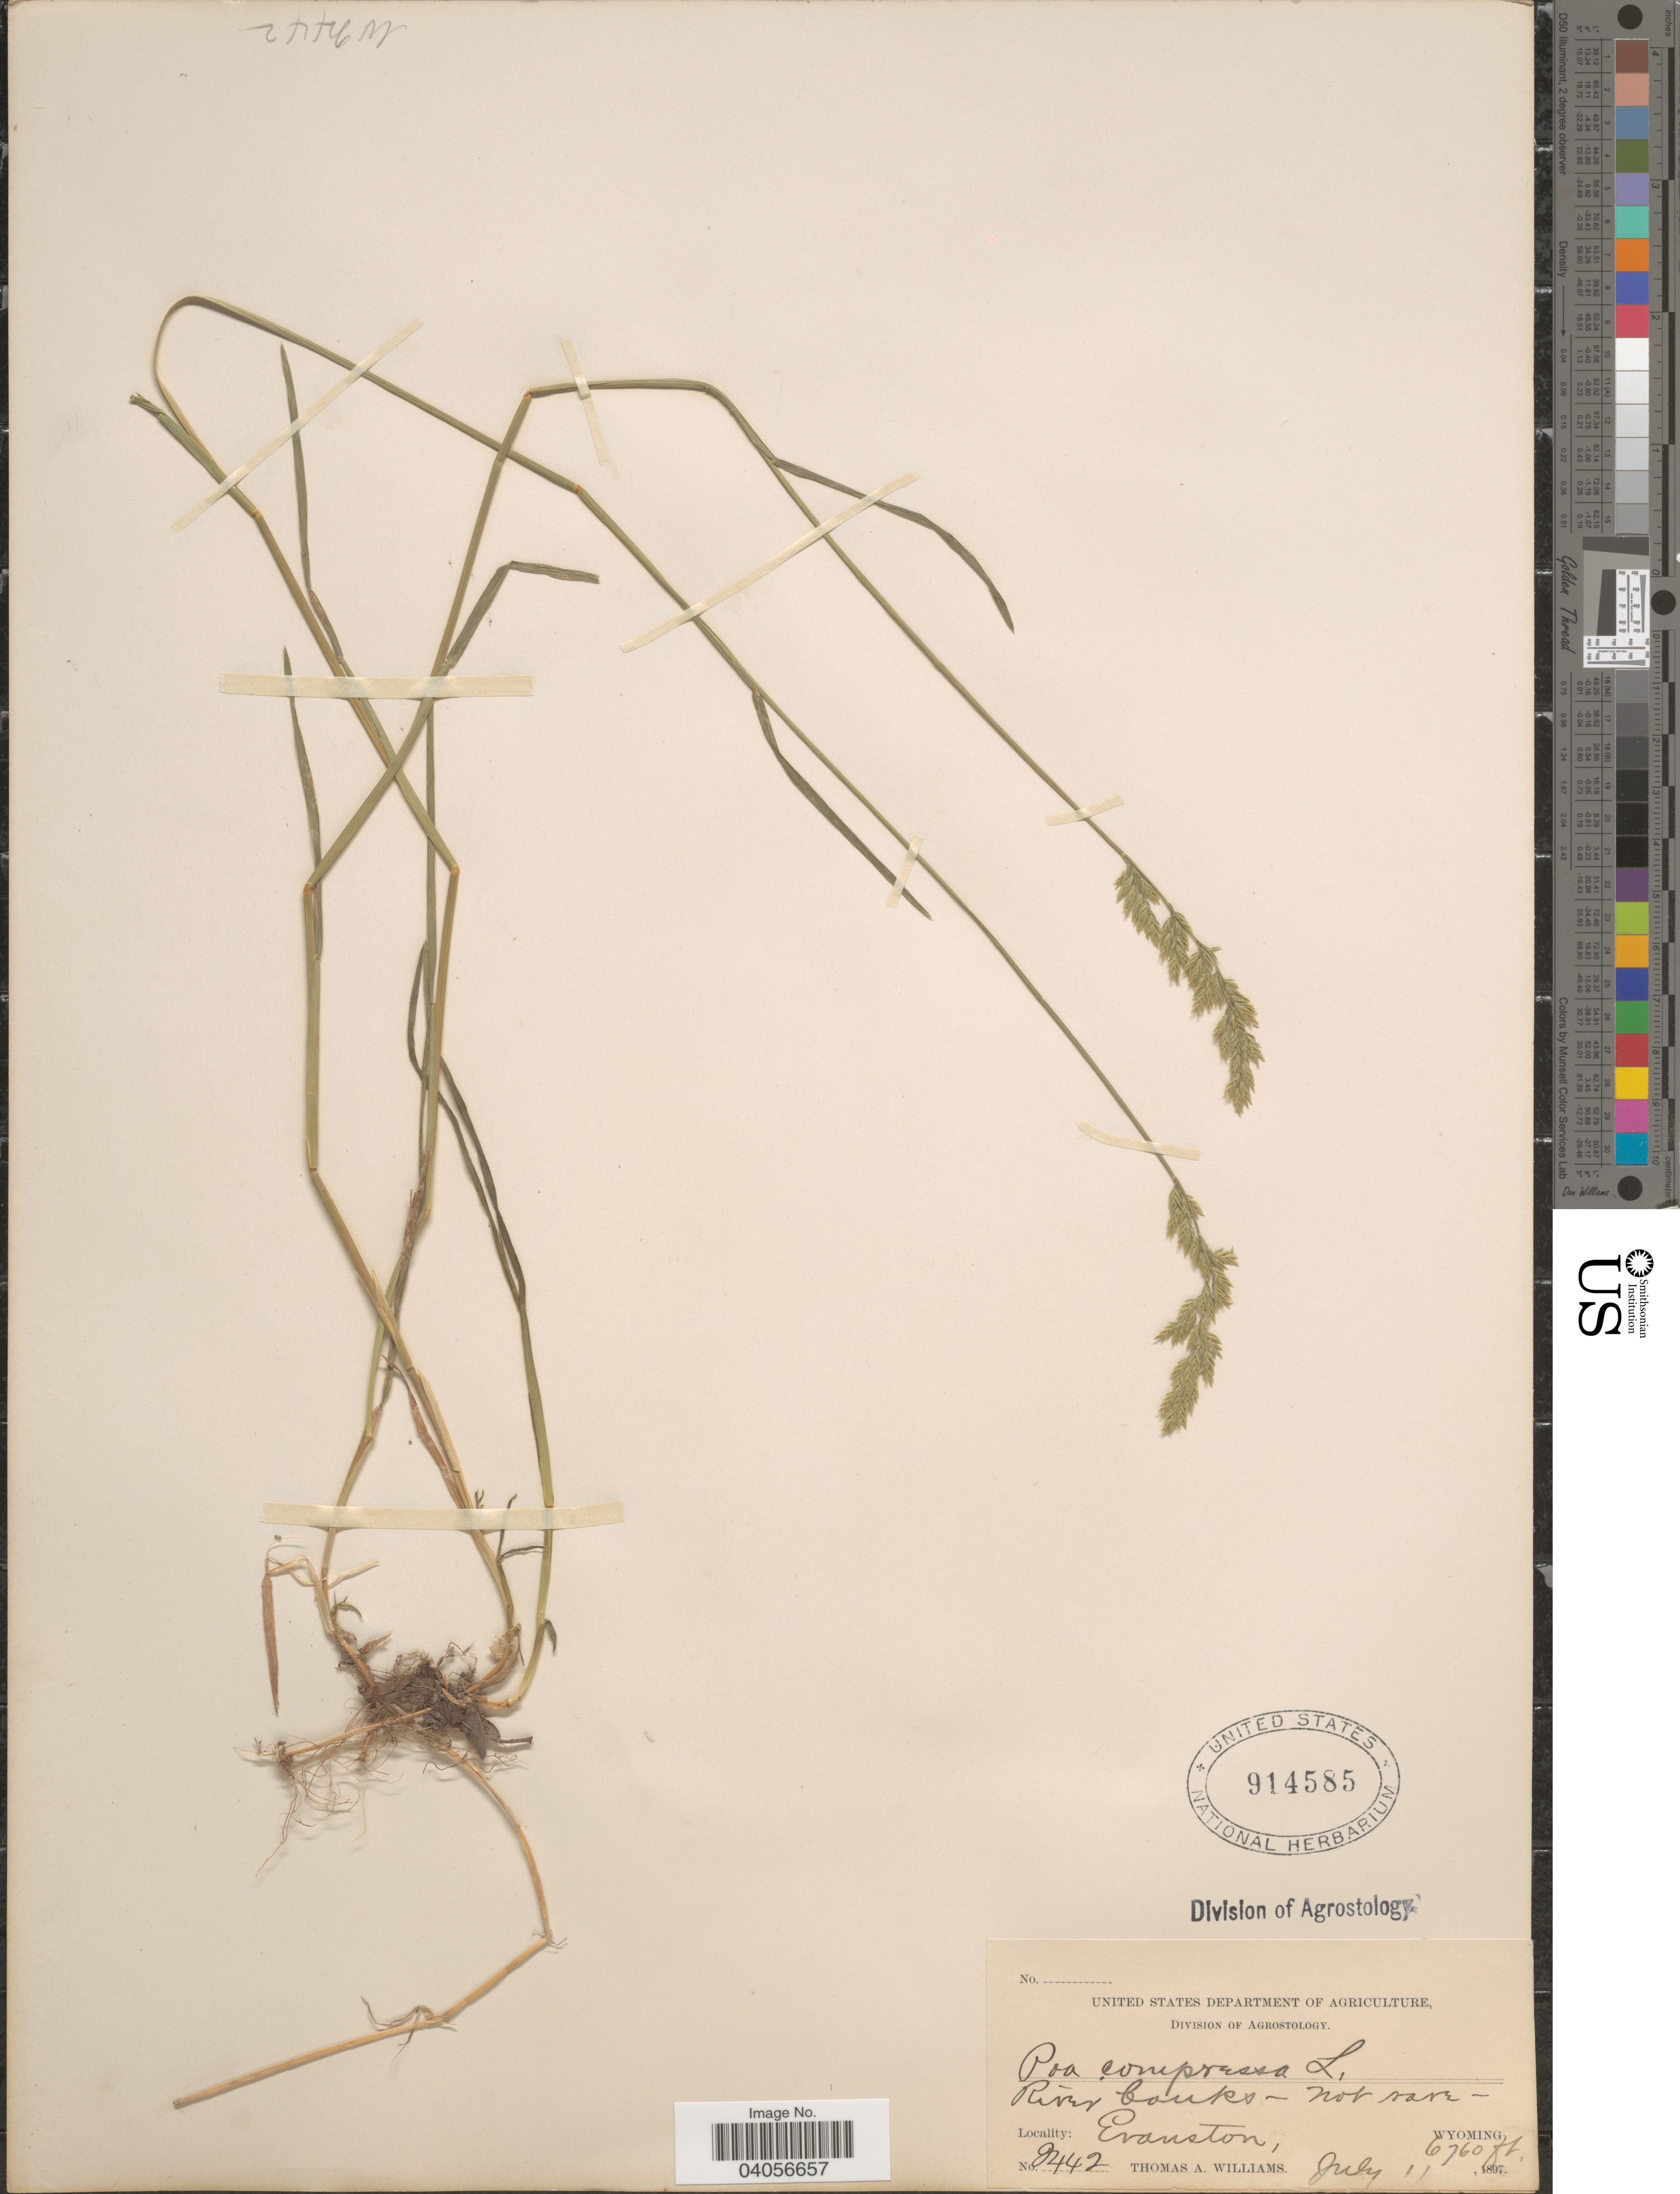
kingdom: Plantae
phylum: Tracheophyta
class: Liliopsida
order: Poales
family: Poaceae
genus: Poa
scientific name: Poa compressa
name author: L.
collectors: T. A. Williams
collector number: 2442*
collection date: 1897-07-11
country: United States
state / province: Wyoming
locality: River banks. Evanston.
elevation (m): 2060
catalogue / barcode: US 914585